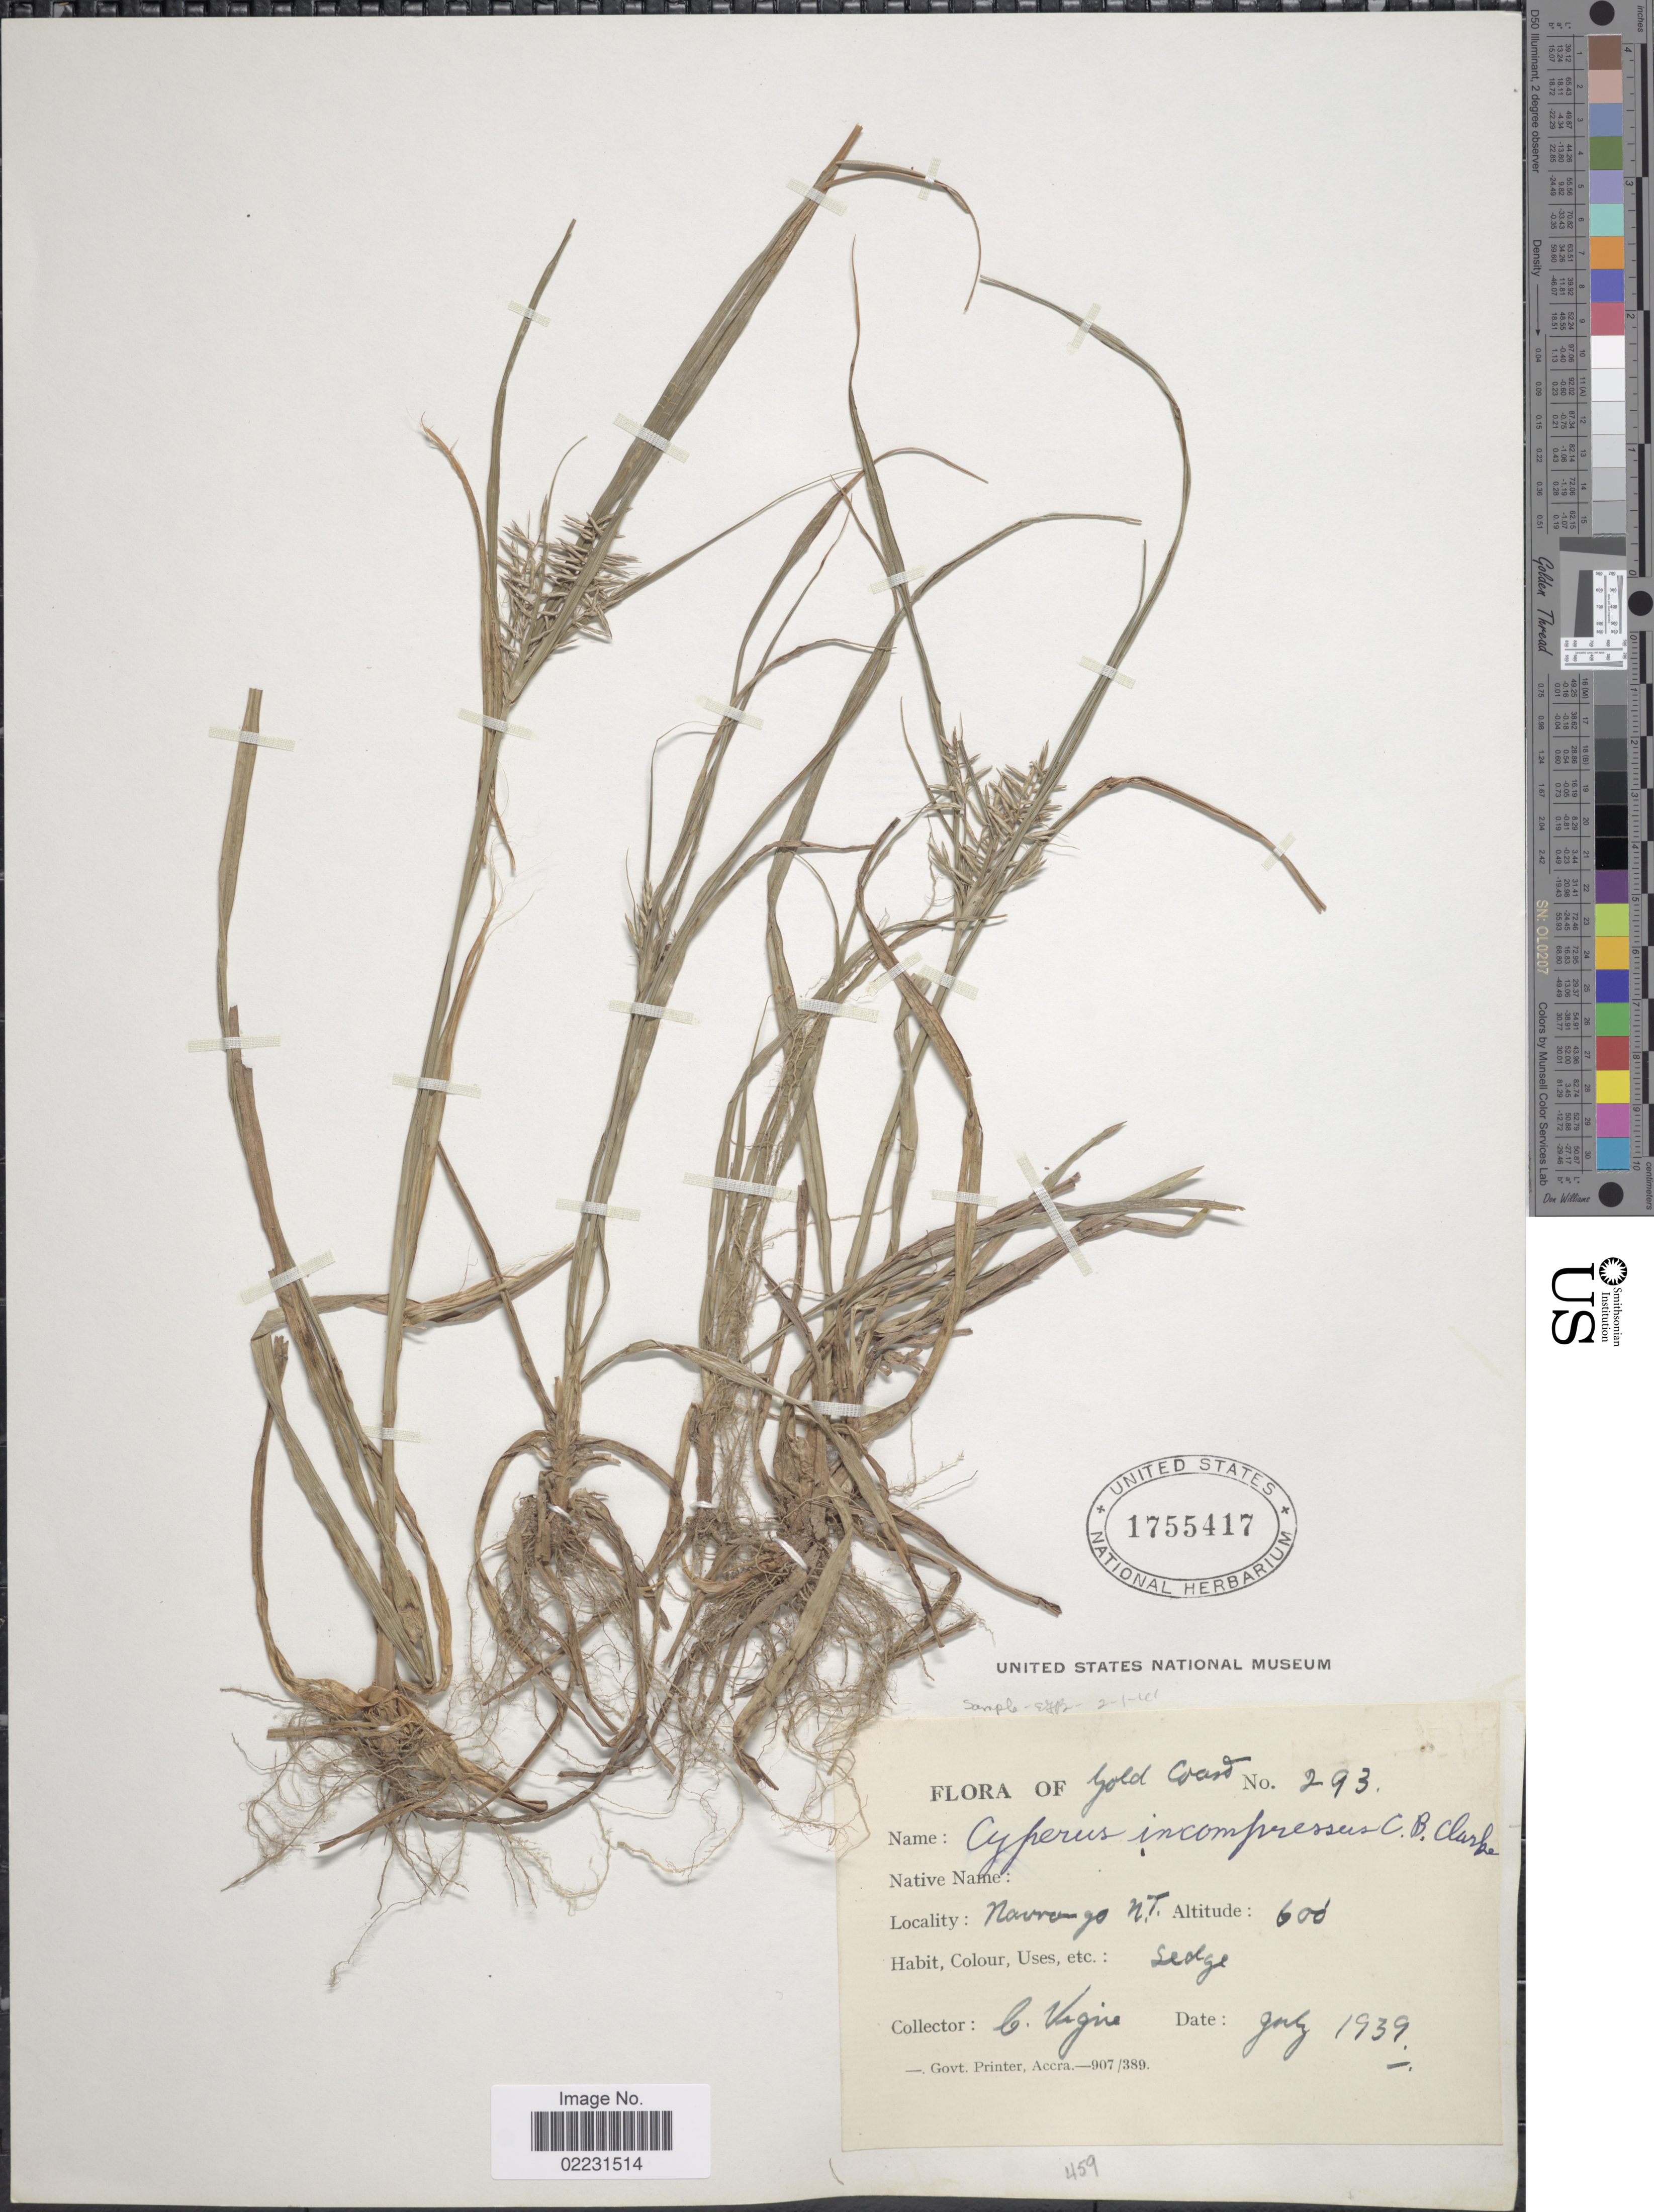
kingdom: Plantae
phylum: Tracheophyta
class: Liliopsida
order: Poales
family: Cyperaceae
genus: Cyperus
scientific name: Cyperus incompressus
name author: C.B. Clarke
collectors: C. Vigne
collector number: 293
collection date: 1939-07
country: Ghana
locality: Gold Coast; Navrongo, N. T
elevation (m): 183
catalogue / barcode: US 1755417